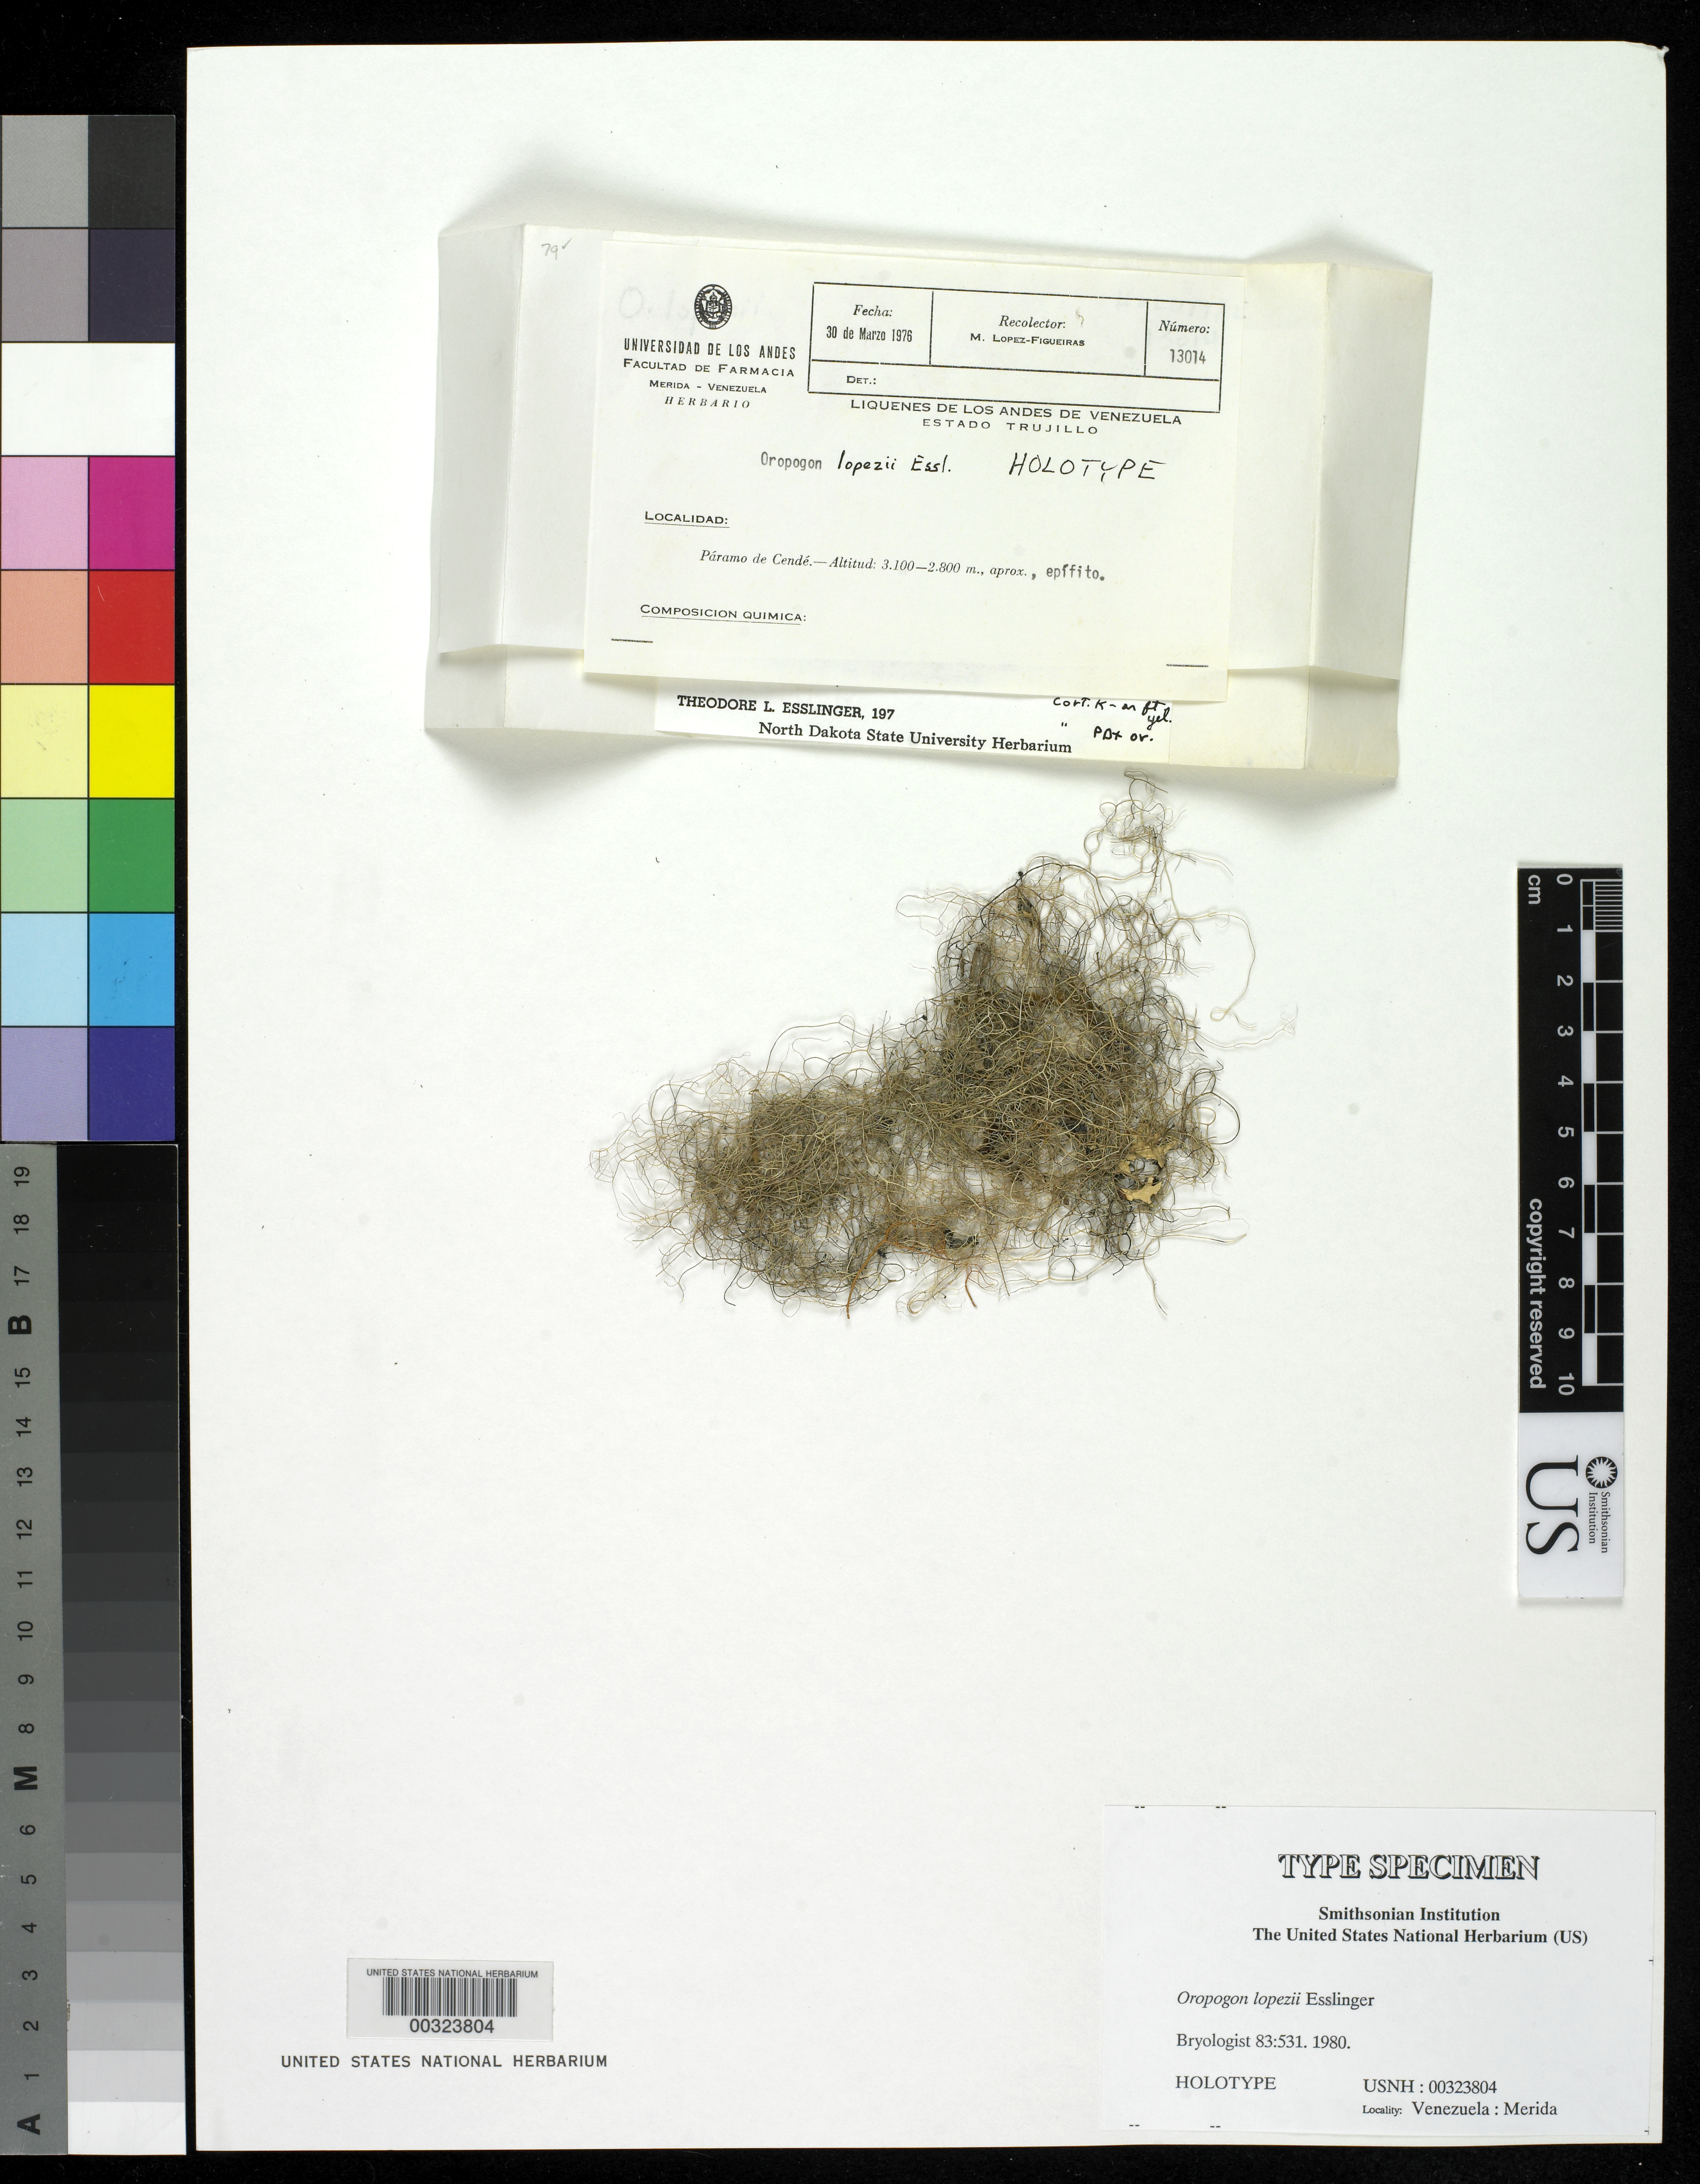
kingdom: Fungi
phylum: Ascomycota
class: Lecanoromycetes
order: Lecanorales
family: Parmeliaceae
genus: Oropogon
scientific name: Oropogon lopezii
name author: Essl.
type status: Holotype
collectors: M. López Figueiras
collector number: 13014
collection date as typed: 30 Mar 1976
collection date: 1976-03-30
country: Venezuela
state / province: Mérida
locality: Paramo de Cende.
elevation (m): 2800